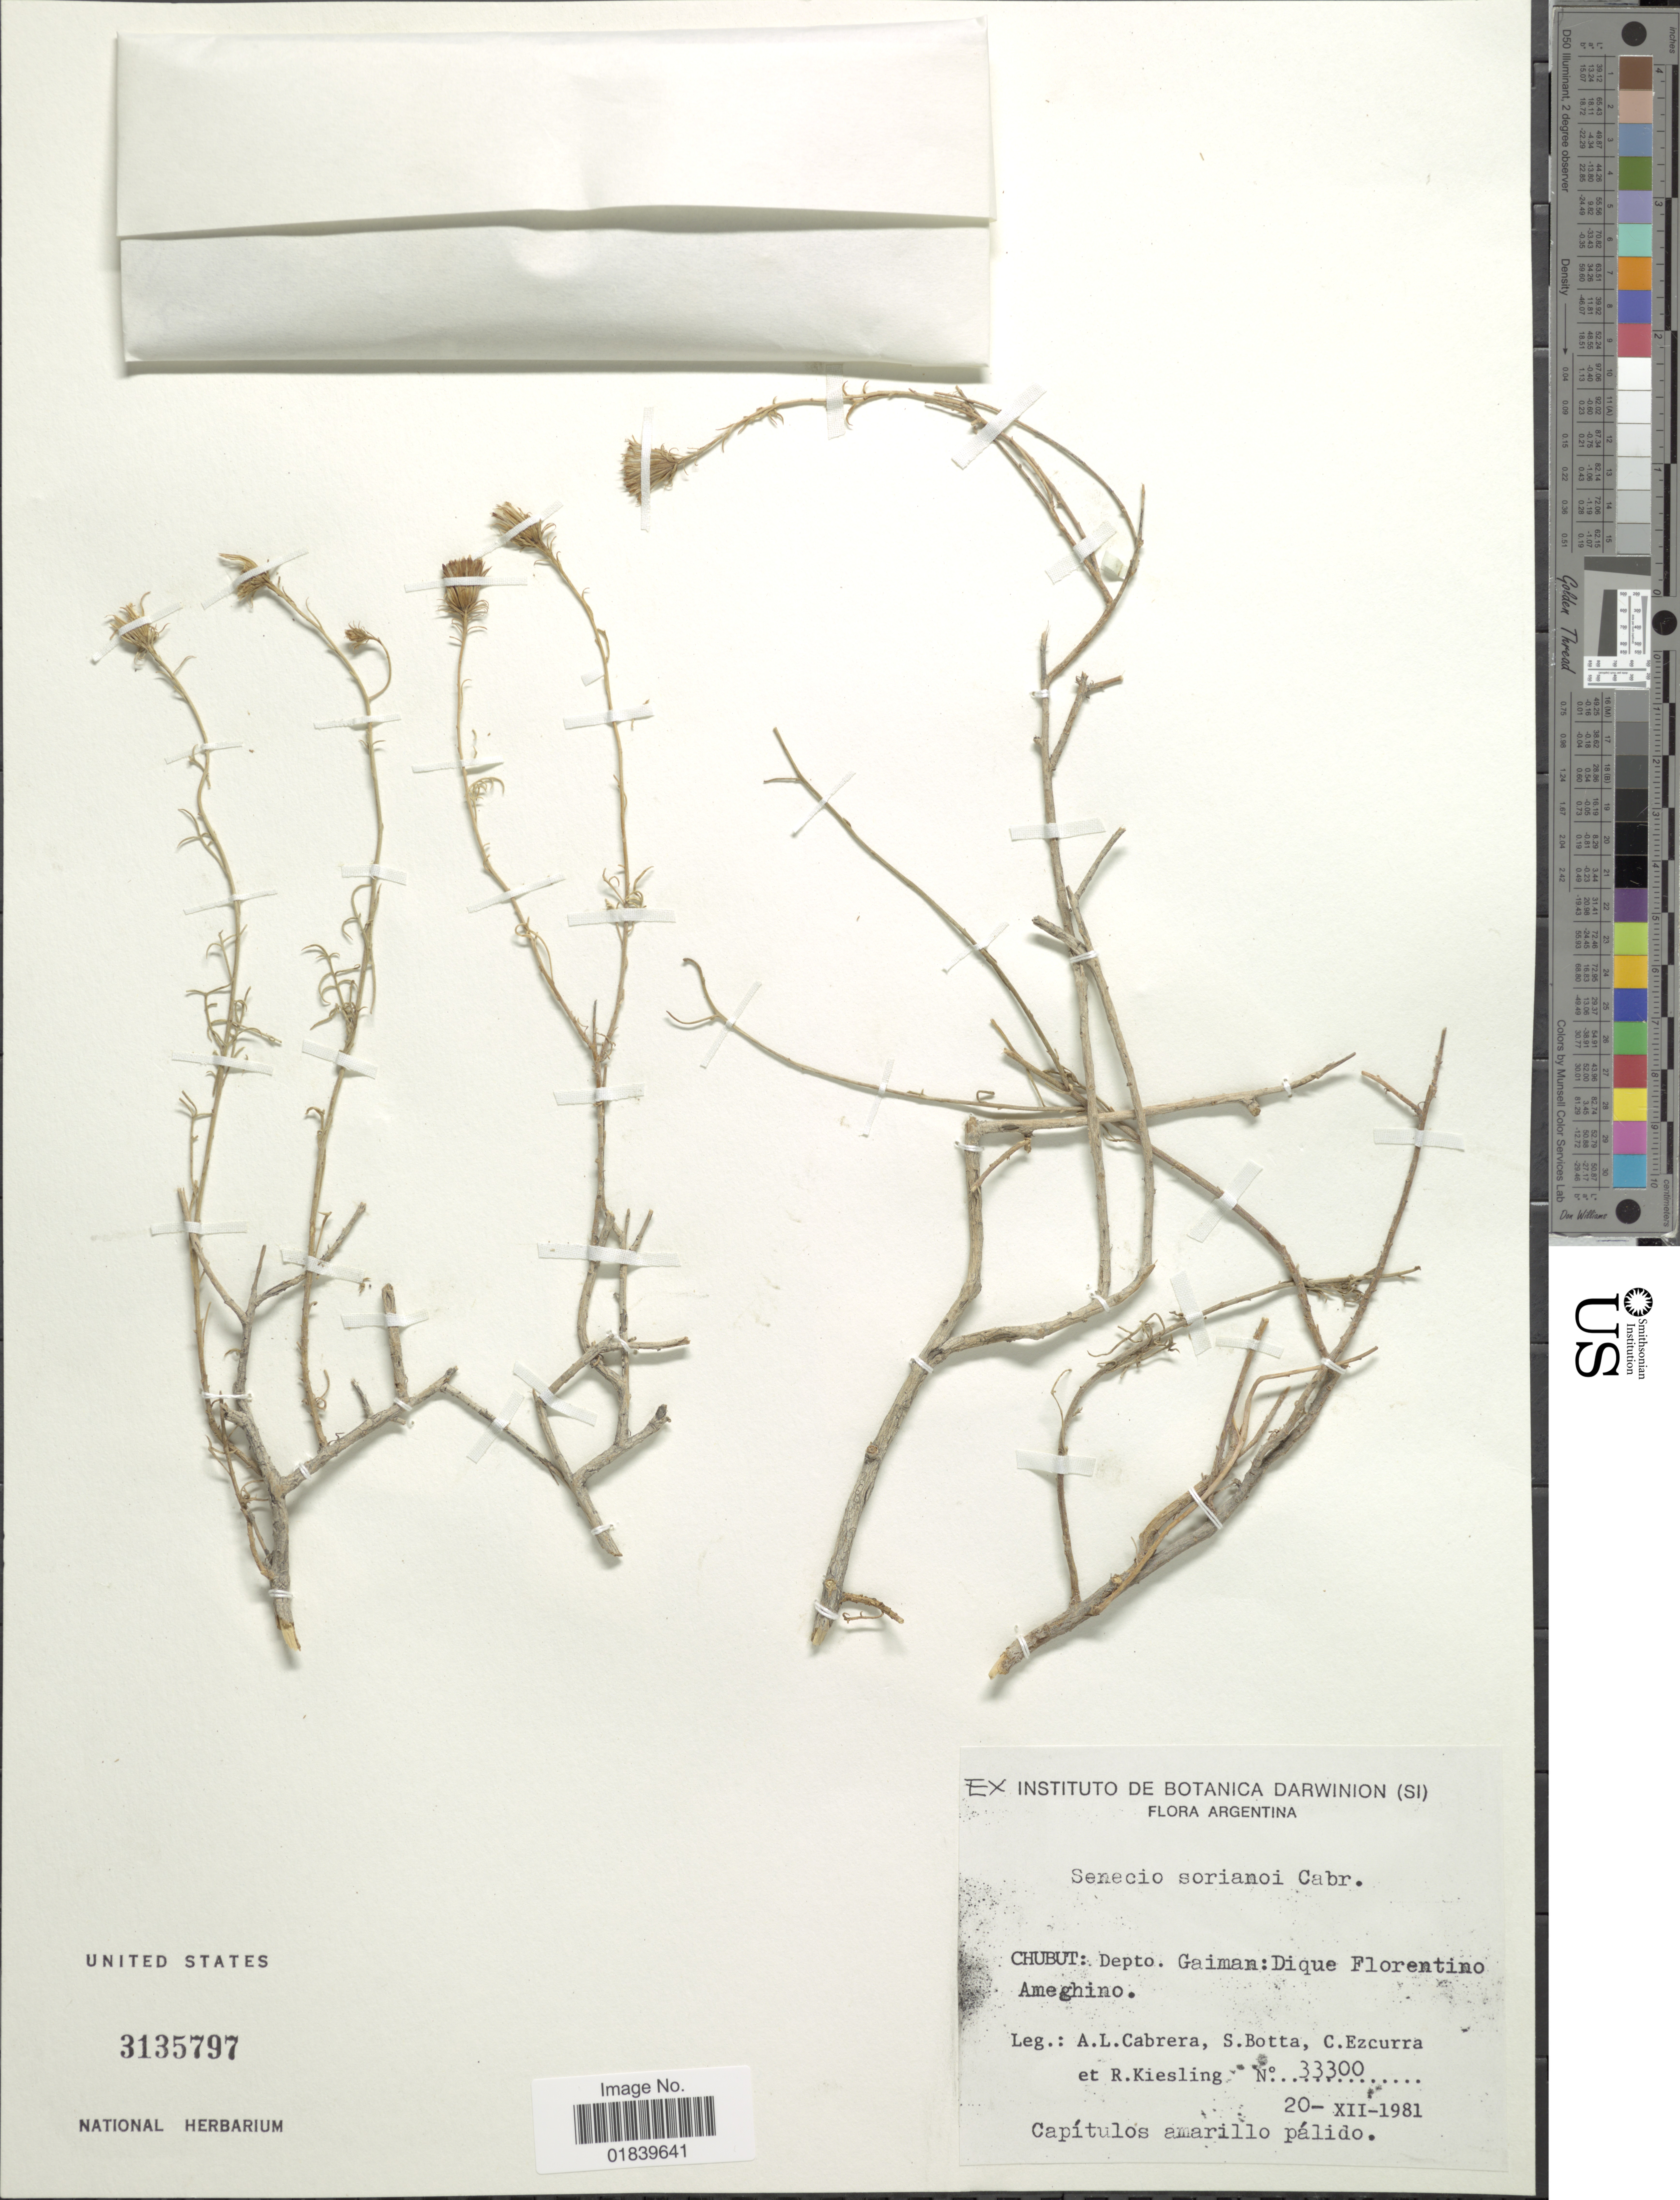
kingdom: Plantae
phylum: Tracheophyta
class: Magnoliopsida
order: Asterales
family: Asteraceae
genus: Senecio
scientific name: Senecio sorianoi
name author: Cabrera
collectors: A. L. Cabrera, S. Botta, C. Ezcurra & R. Kiesling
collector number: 33300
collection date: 1981-12-20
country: Argentina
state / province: Chubut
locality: Chubut: Depto. Gaiman: Dique Florentino Ameghino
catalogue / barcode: US 3135797